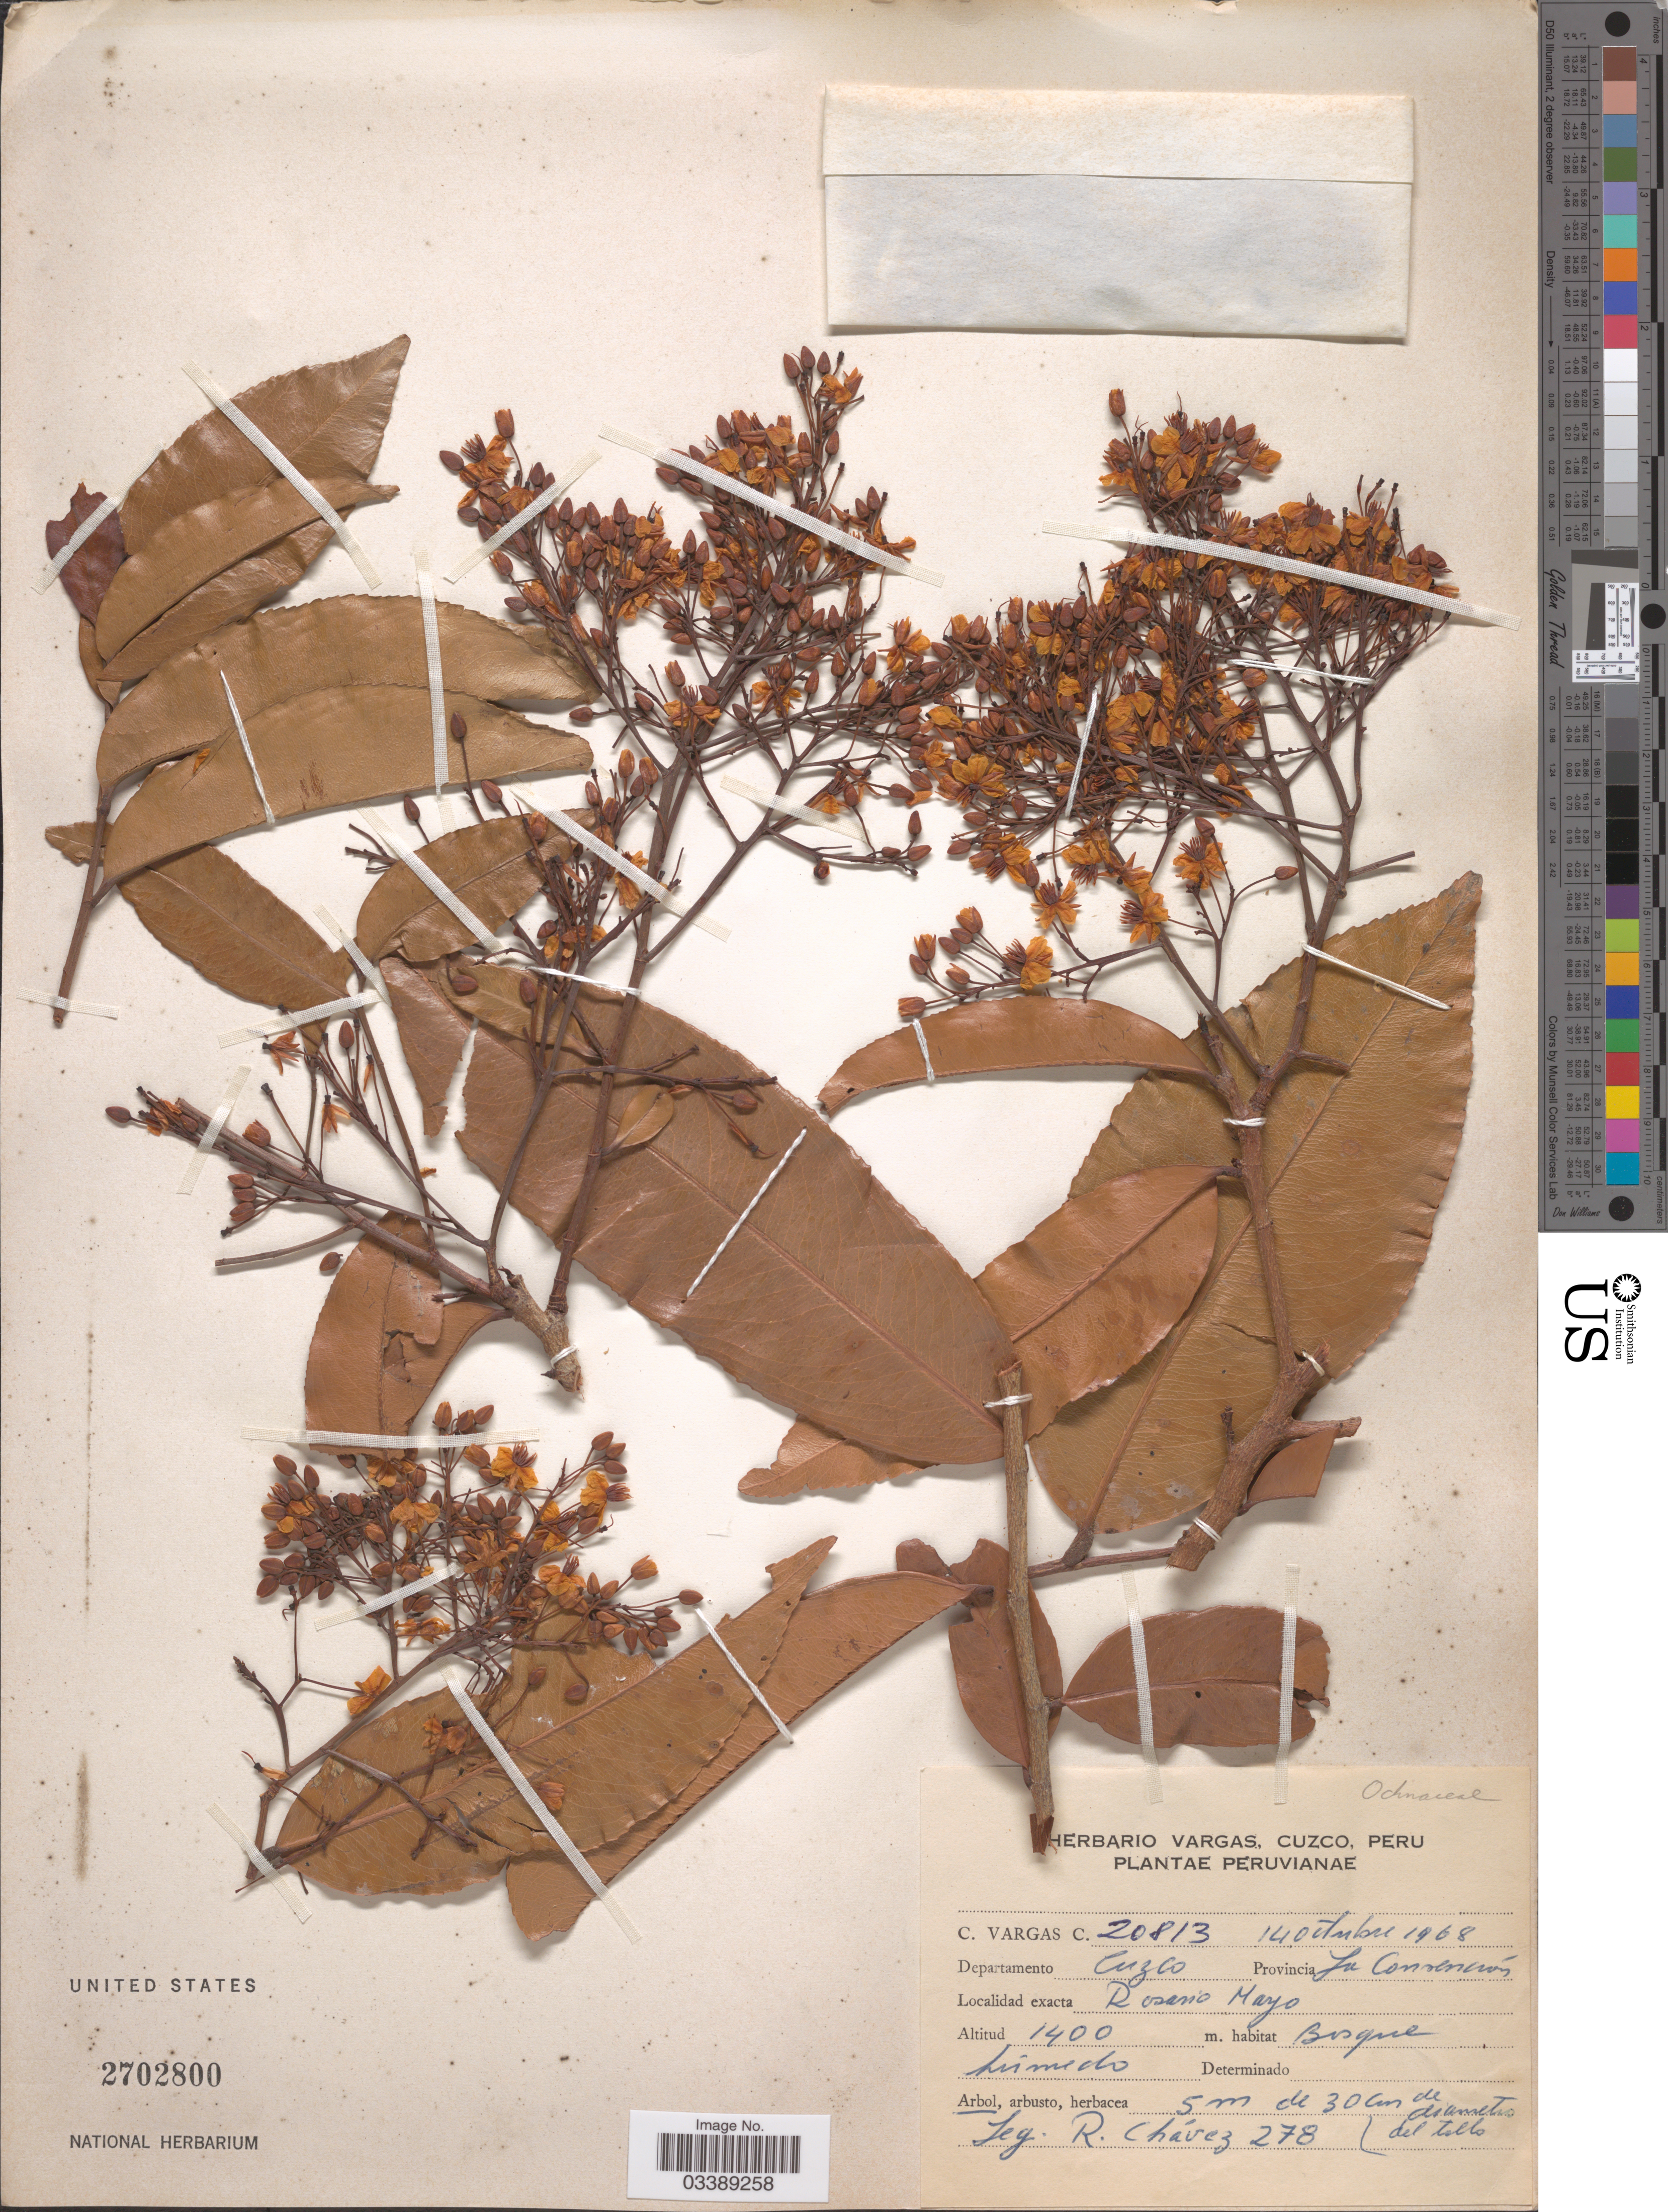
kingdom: Plantae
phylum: Tracheophyta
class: Magnoliopsida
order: Malpighiales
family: Ochnaceae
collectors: C. Vargas Calderón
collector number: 20813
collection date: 1968-10-14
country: Peru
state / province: Cusco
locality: Departamento Cuzco. Provincia La Convención. Rosario Mayo.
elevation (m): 1400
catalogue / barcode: US 2702800